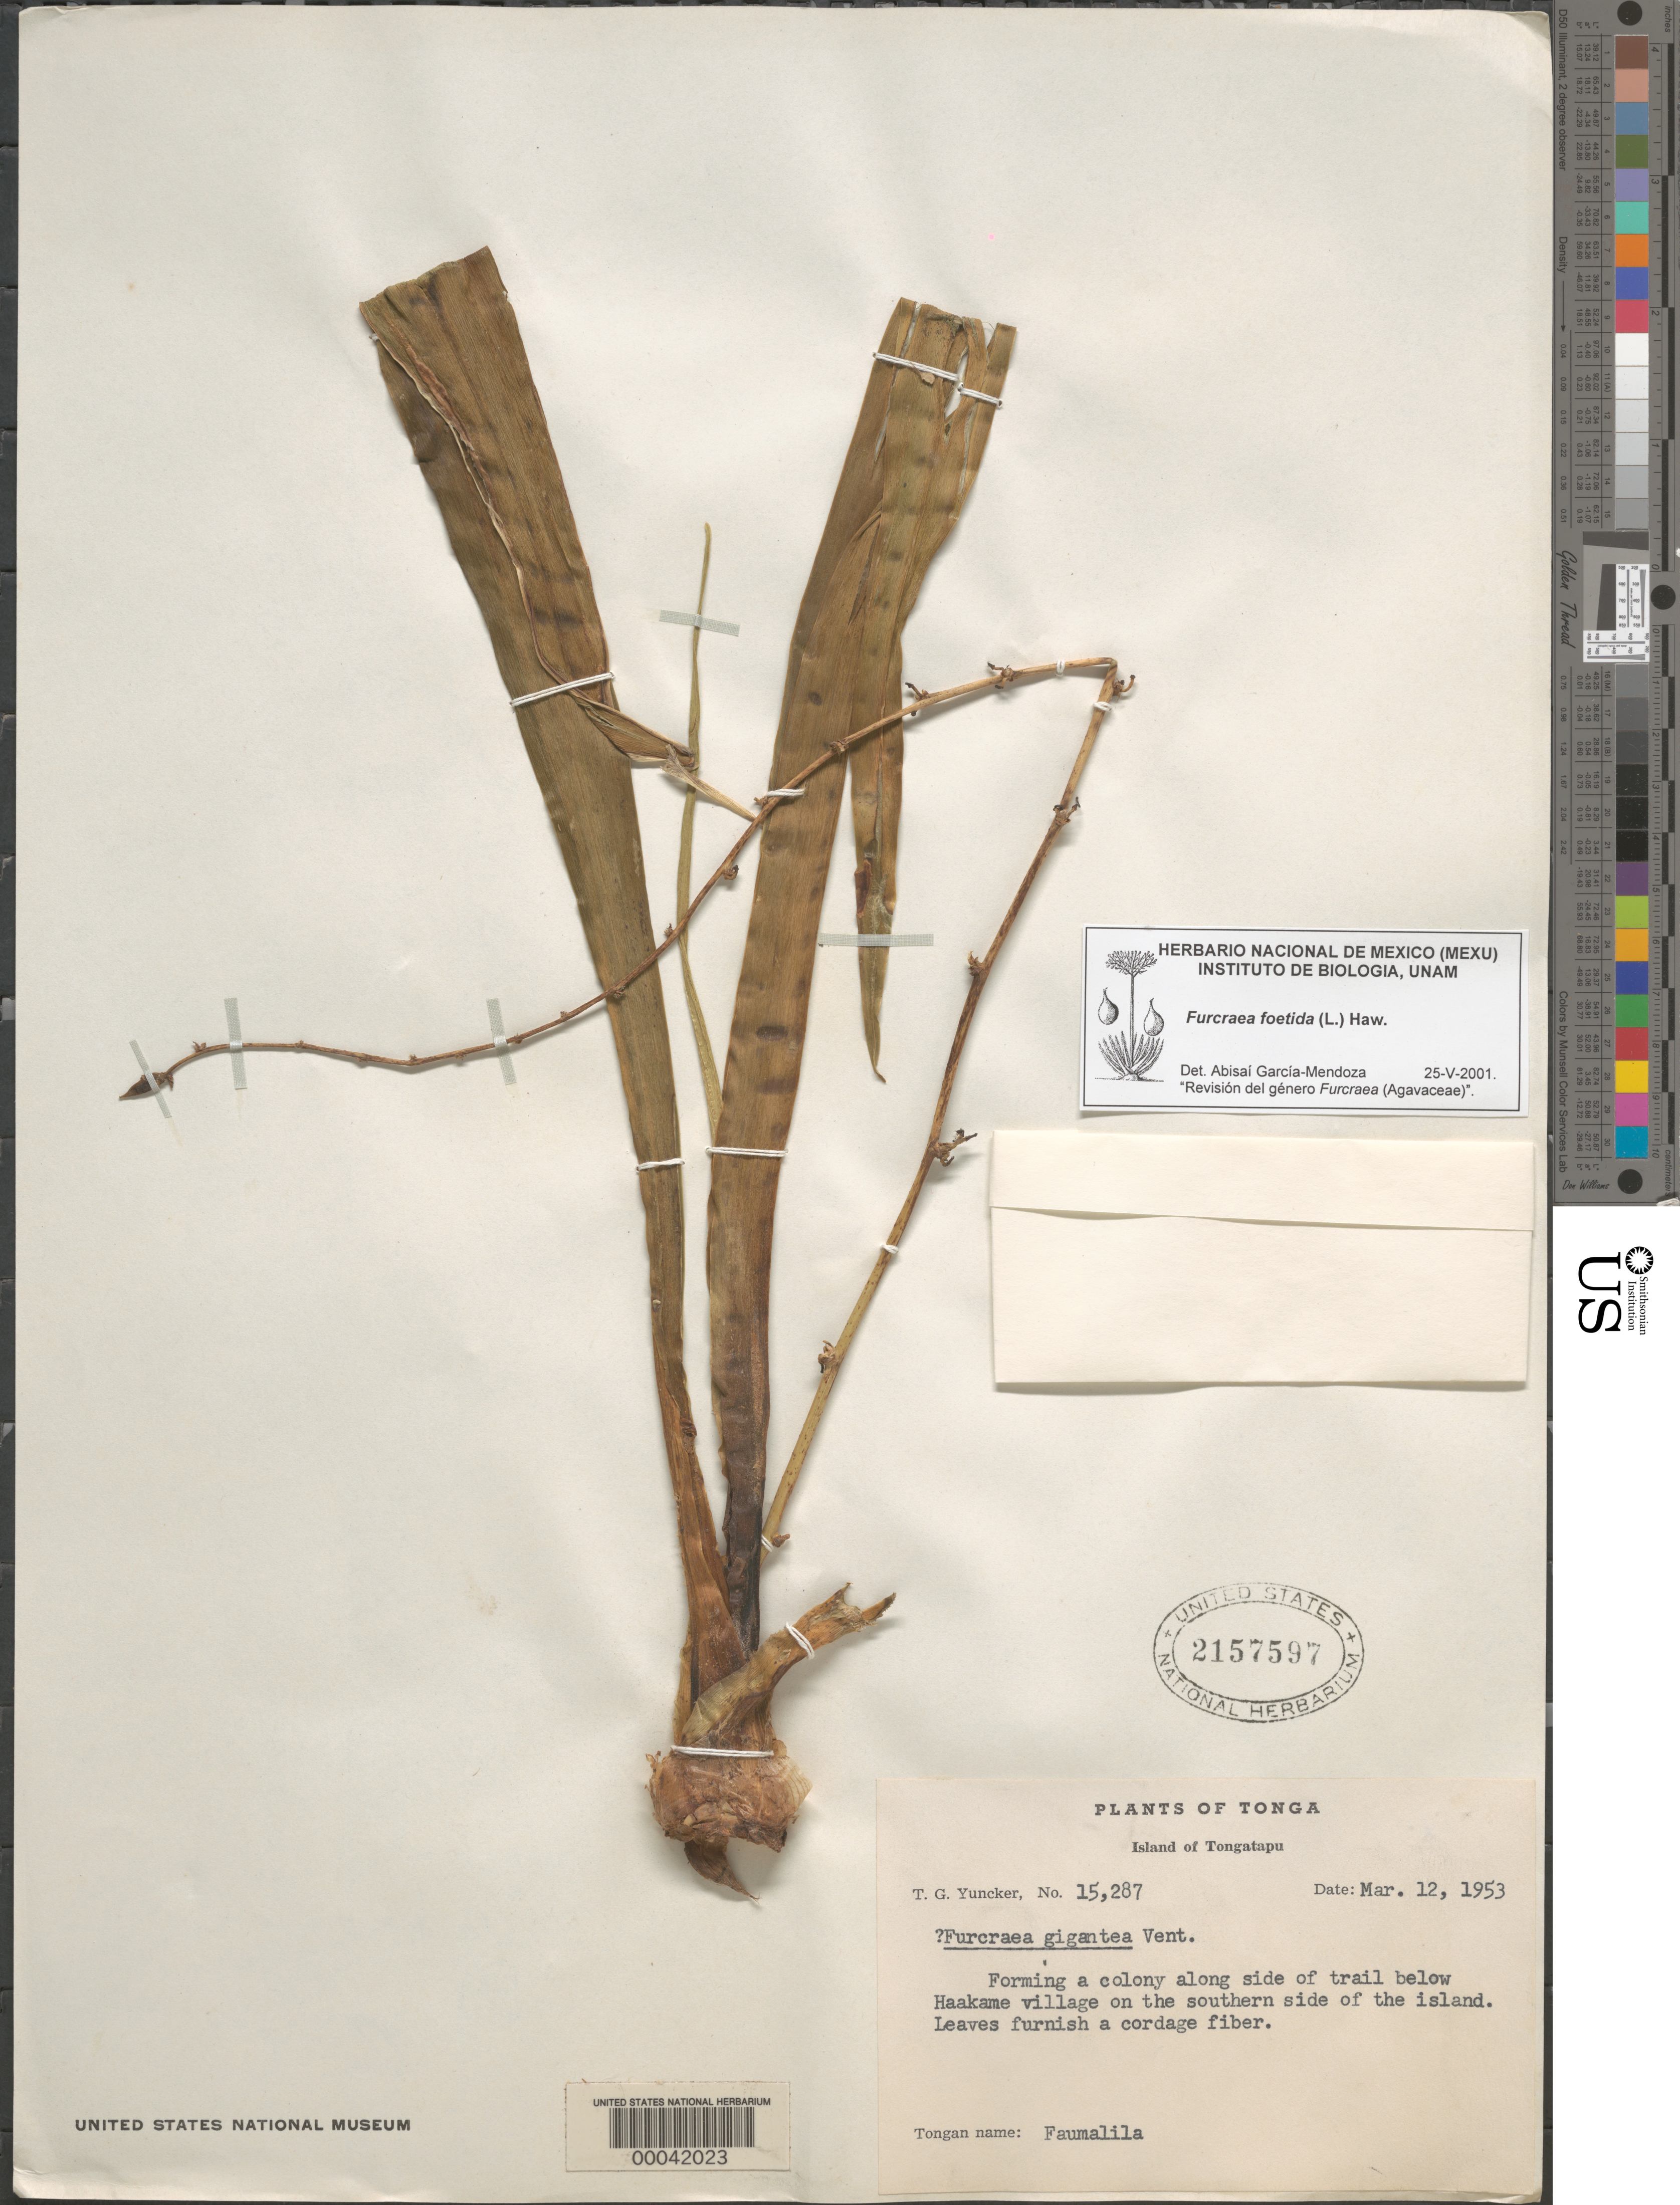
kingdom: Plantae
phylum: Tracheophyta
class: Liliopsida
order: Asparagales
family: Asparagaceae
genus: Furcraea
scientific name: Furcraea foetida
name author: (L.) Haw.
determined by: García-Mendoza, A.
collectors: T. G. Yuncker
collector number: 15287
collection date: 1953-03-12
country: Tonga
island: Tongatapu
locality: Forming a colony along side of trail below Haakame village on the southern side of the island.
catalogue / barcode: US 2157597